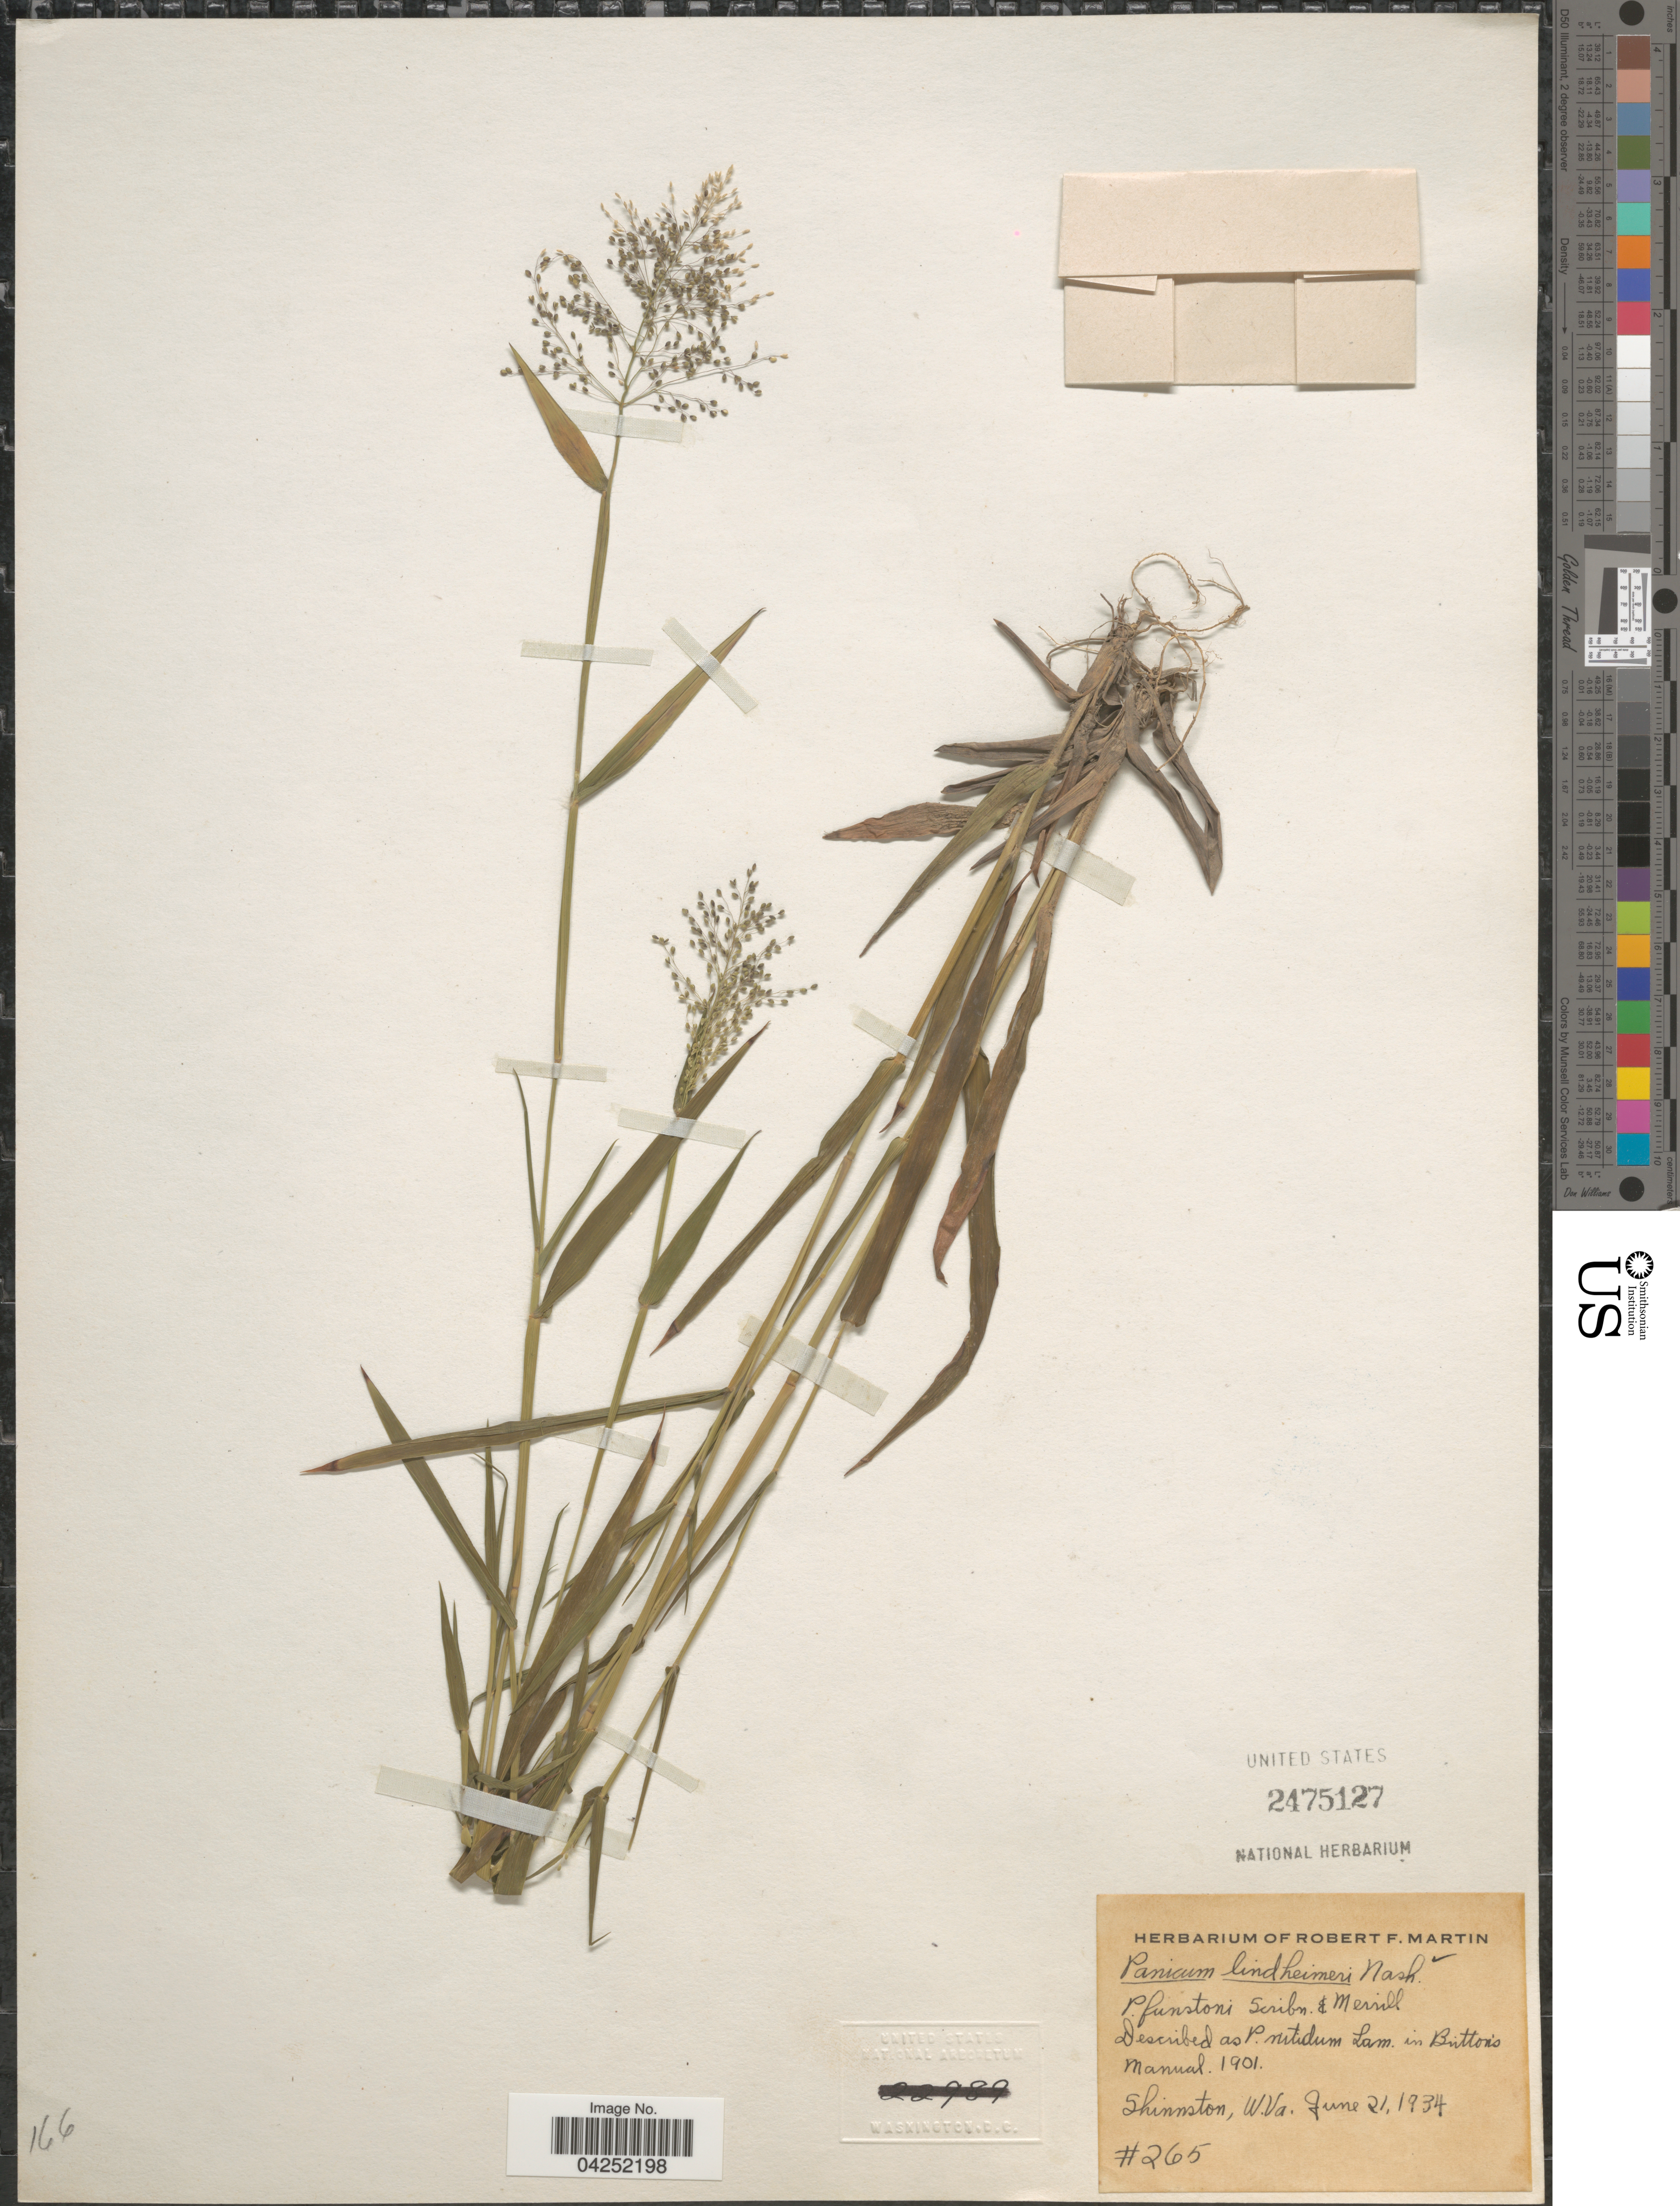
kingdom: Plantae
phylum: Tracheophyta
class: Liliopsida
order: Poales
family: Poaceae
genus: Dichanthelium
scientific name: Dichanthelium acuminatum var. lindheimeri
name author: (Nash) Gould & C.A. Clark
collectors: ex herb. Martin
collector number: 265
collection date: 1934-06-21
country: United States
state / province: West Virginia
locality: Shinnston.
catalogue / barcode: US 2475127